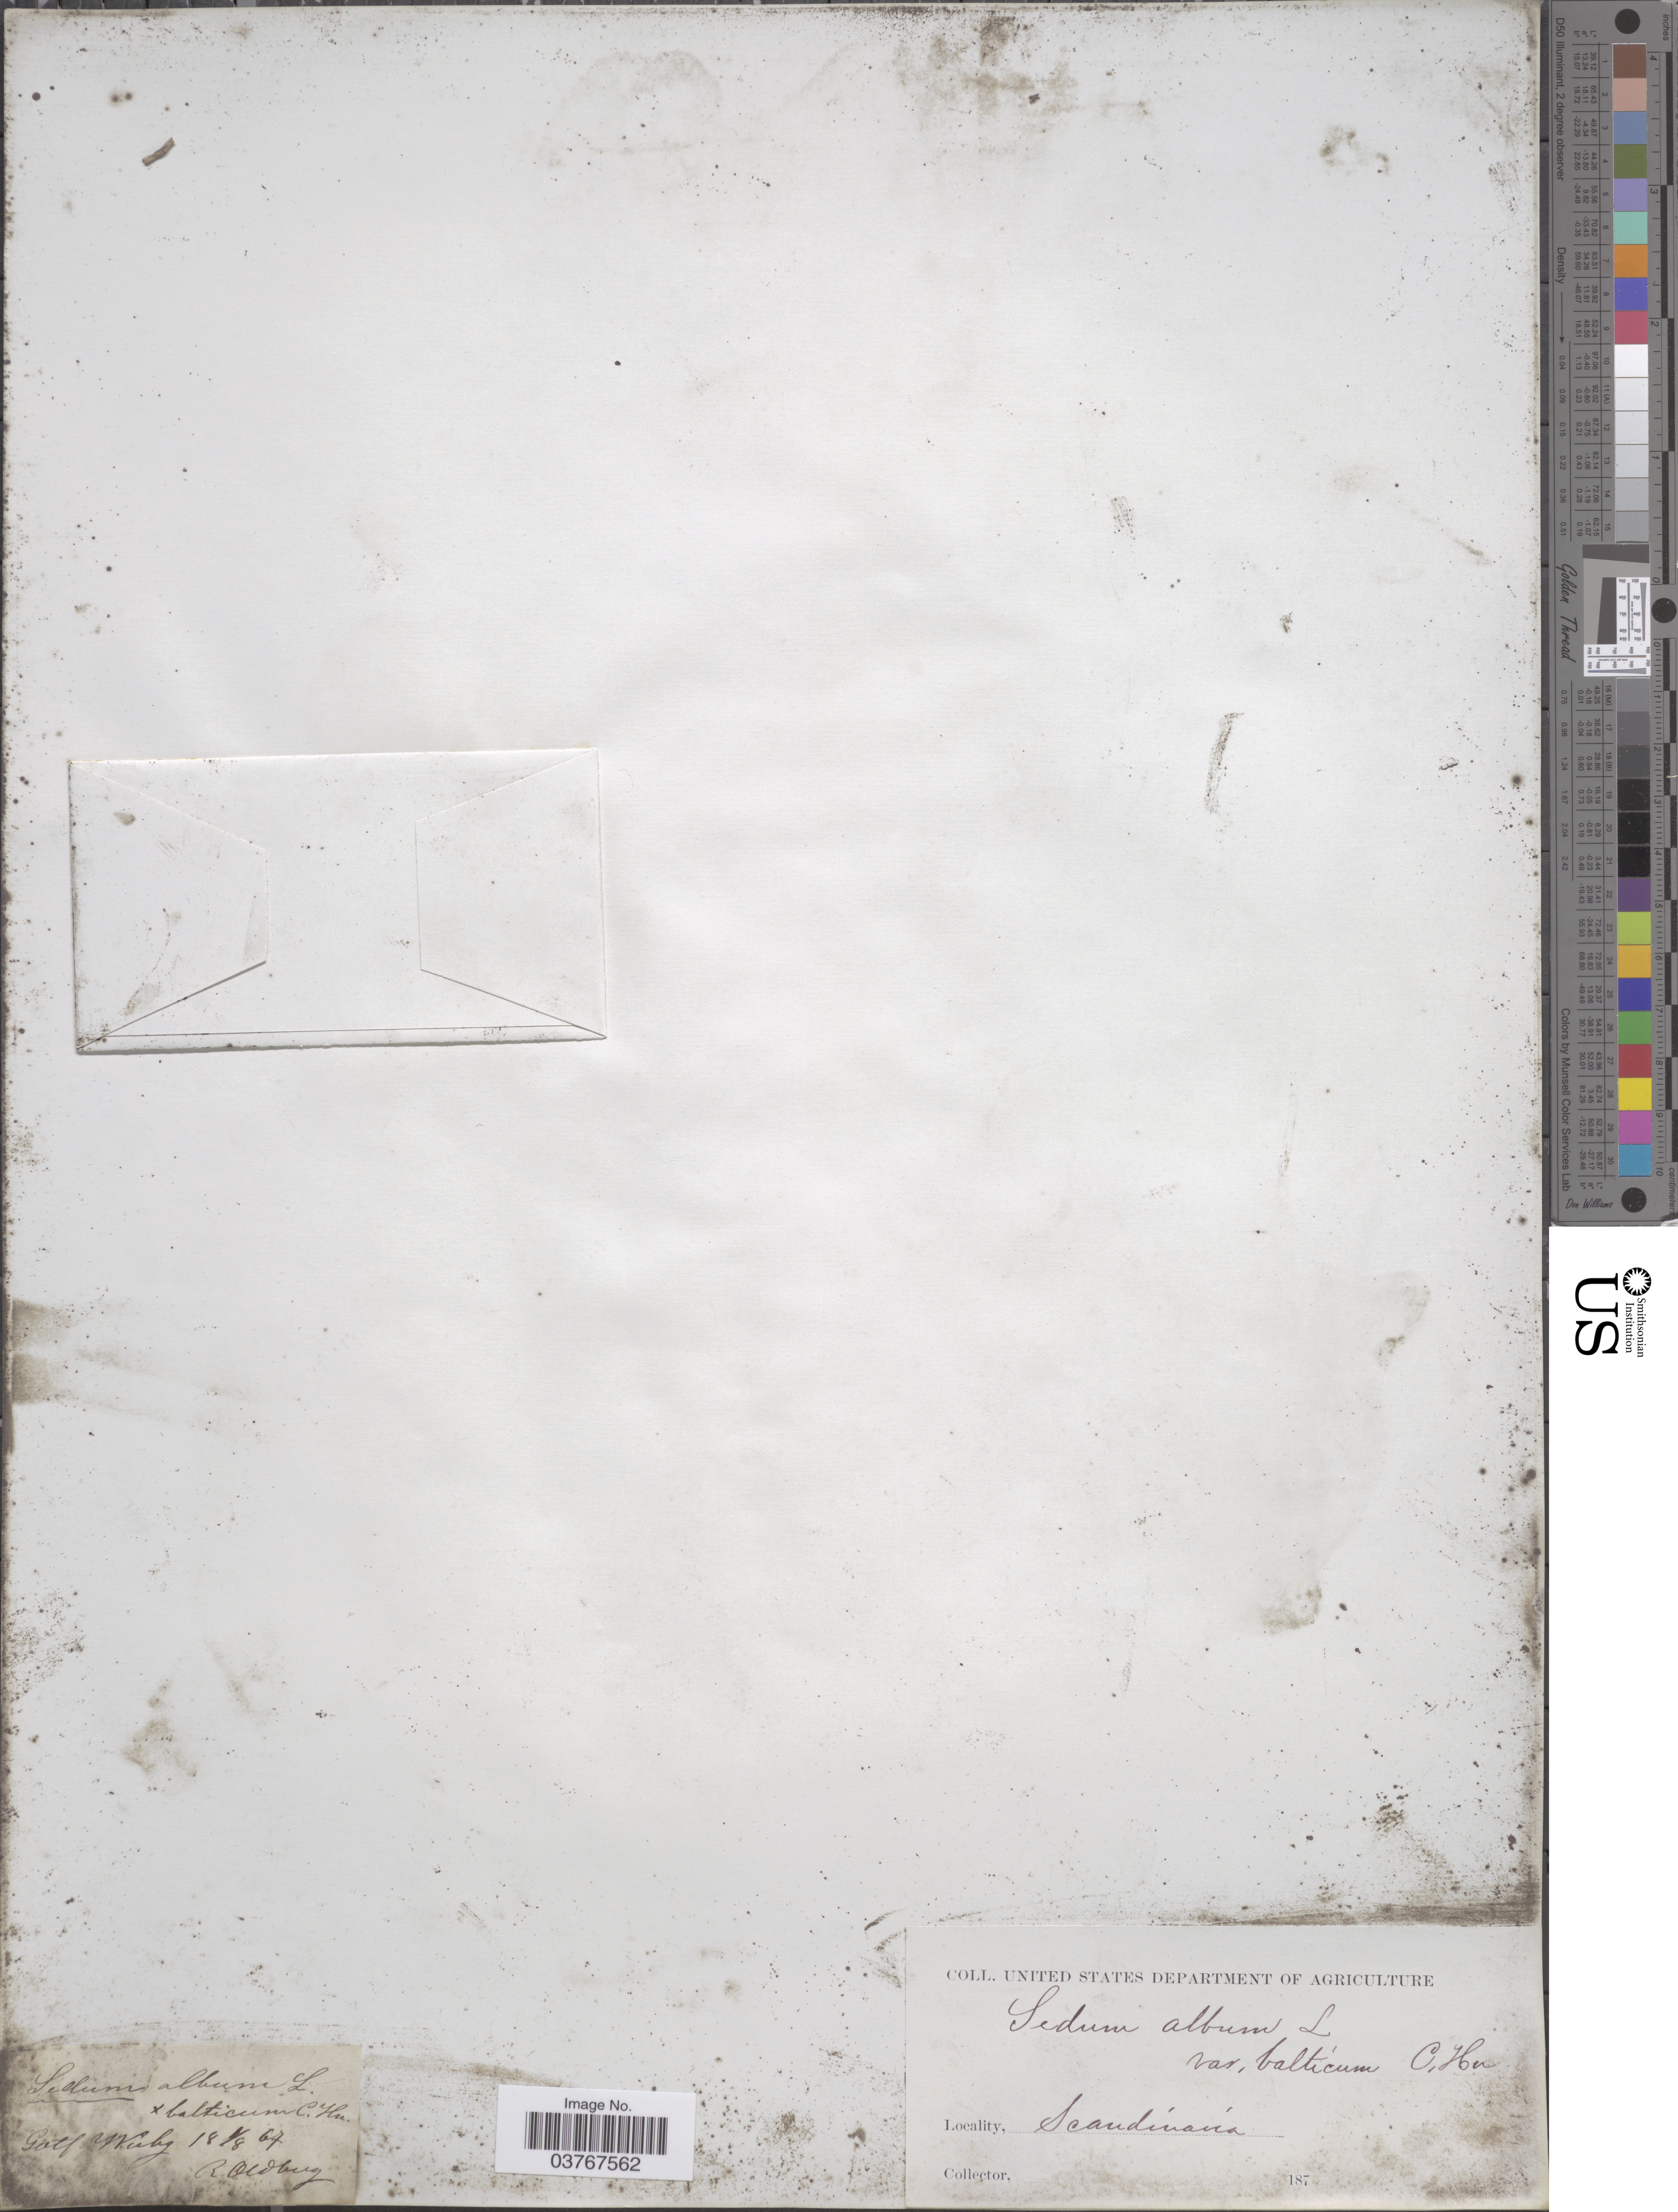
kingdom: Plantae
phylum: Tracheophyta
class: Magnoliopsida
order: Saxifragales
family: Crassulaceae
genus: Sedum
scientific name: Sedum album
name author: L.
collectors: R. Oldberg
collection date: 1867-08-01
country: Sweden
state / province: Gotland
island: Gotland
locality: Gotl Wisby . Scandinavia.